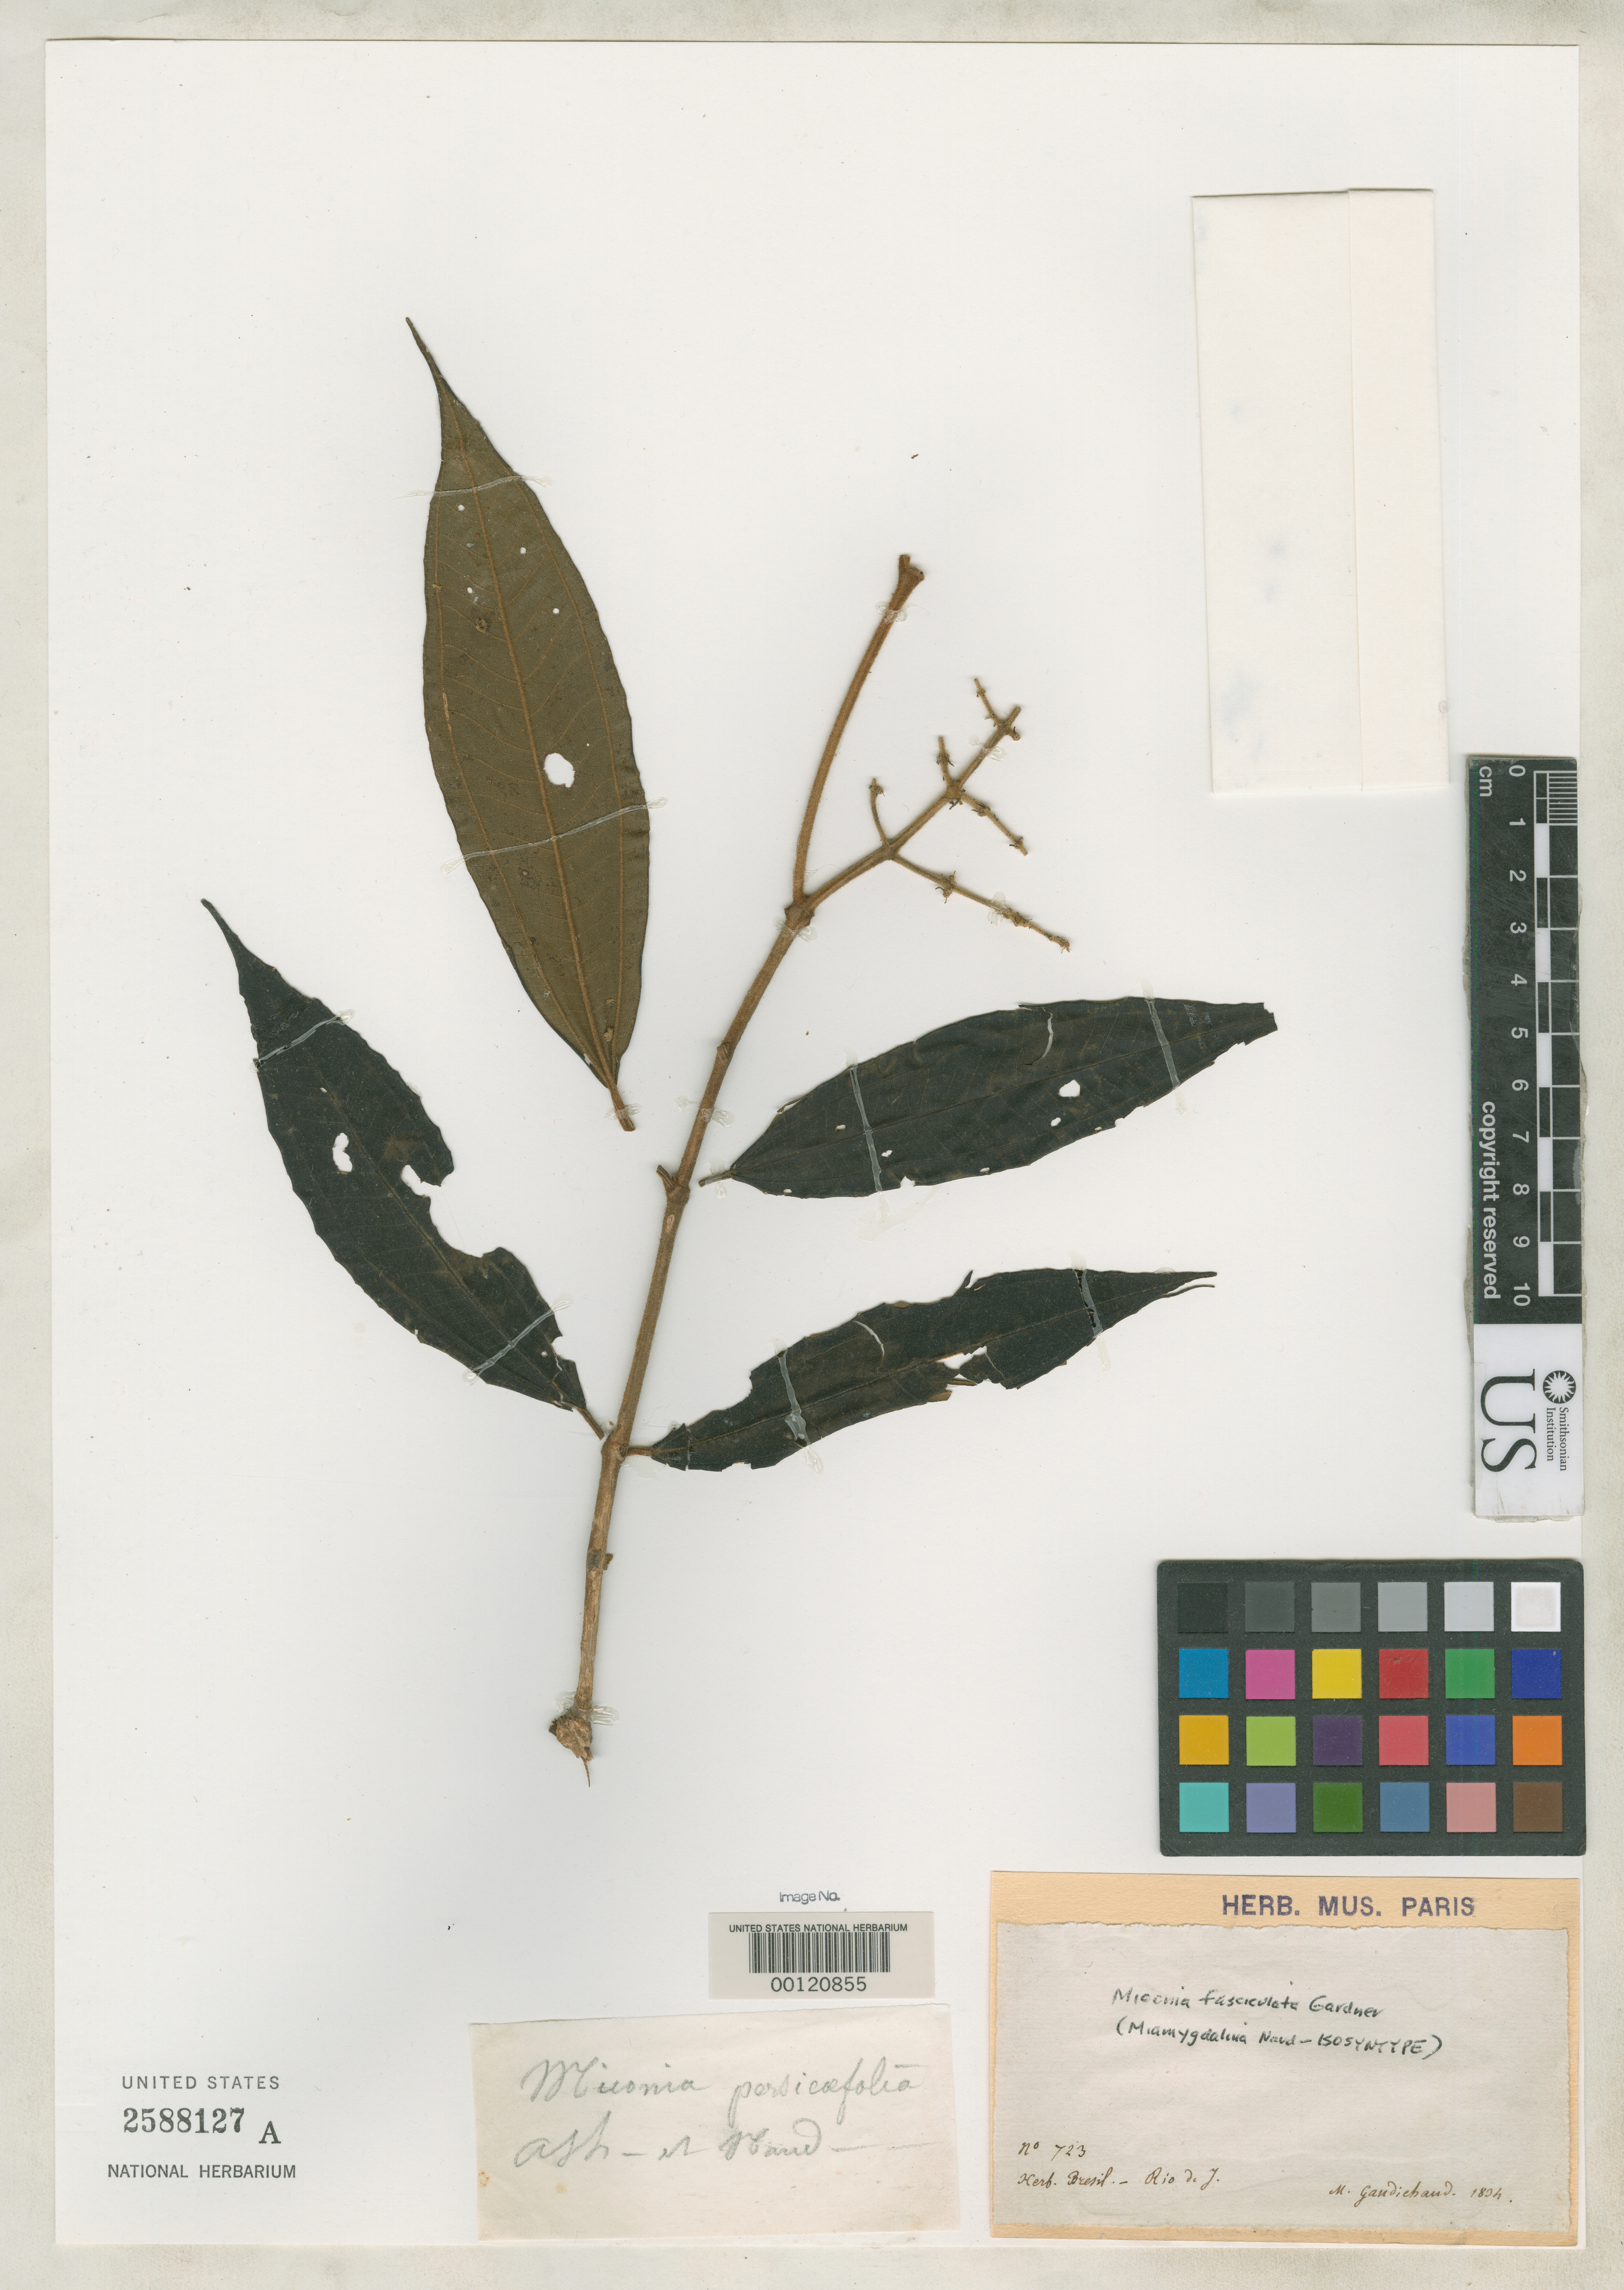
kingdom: Plantae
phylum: Tracheophyta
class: Magnoliopsida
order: Myrtales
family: Melastomataceae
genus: Miconia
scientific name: Miconia amygdalina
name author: Naudin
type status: Isotype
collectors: C. Gaudichaud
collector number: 723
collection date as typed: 1834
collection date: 1834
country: Brazil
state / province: Rio de Janeiro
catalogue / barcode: US 2588127A